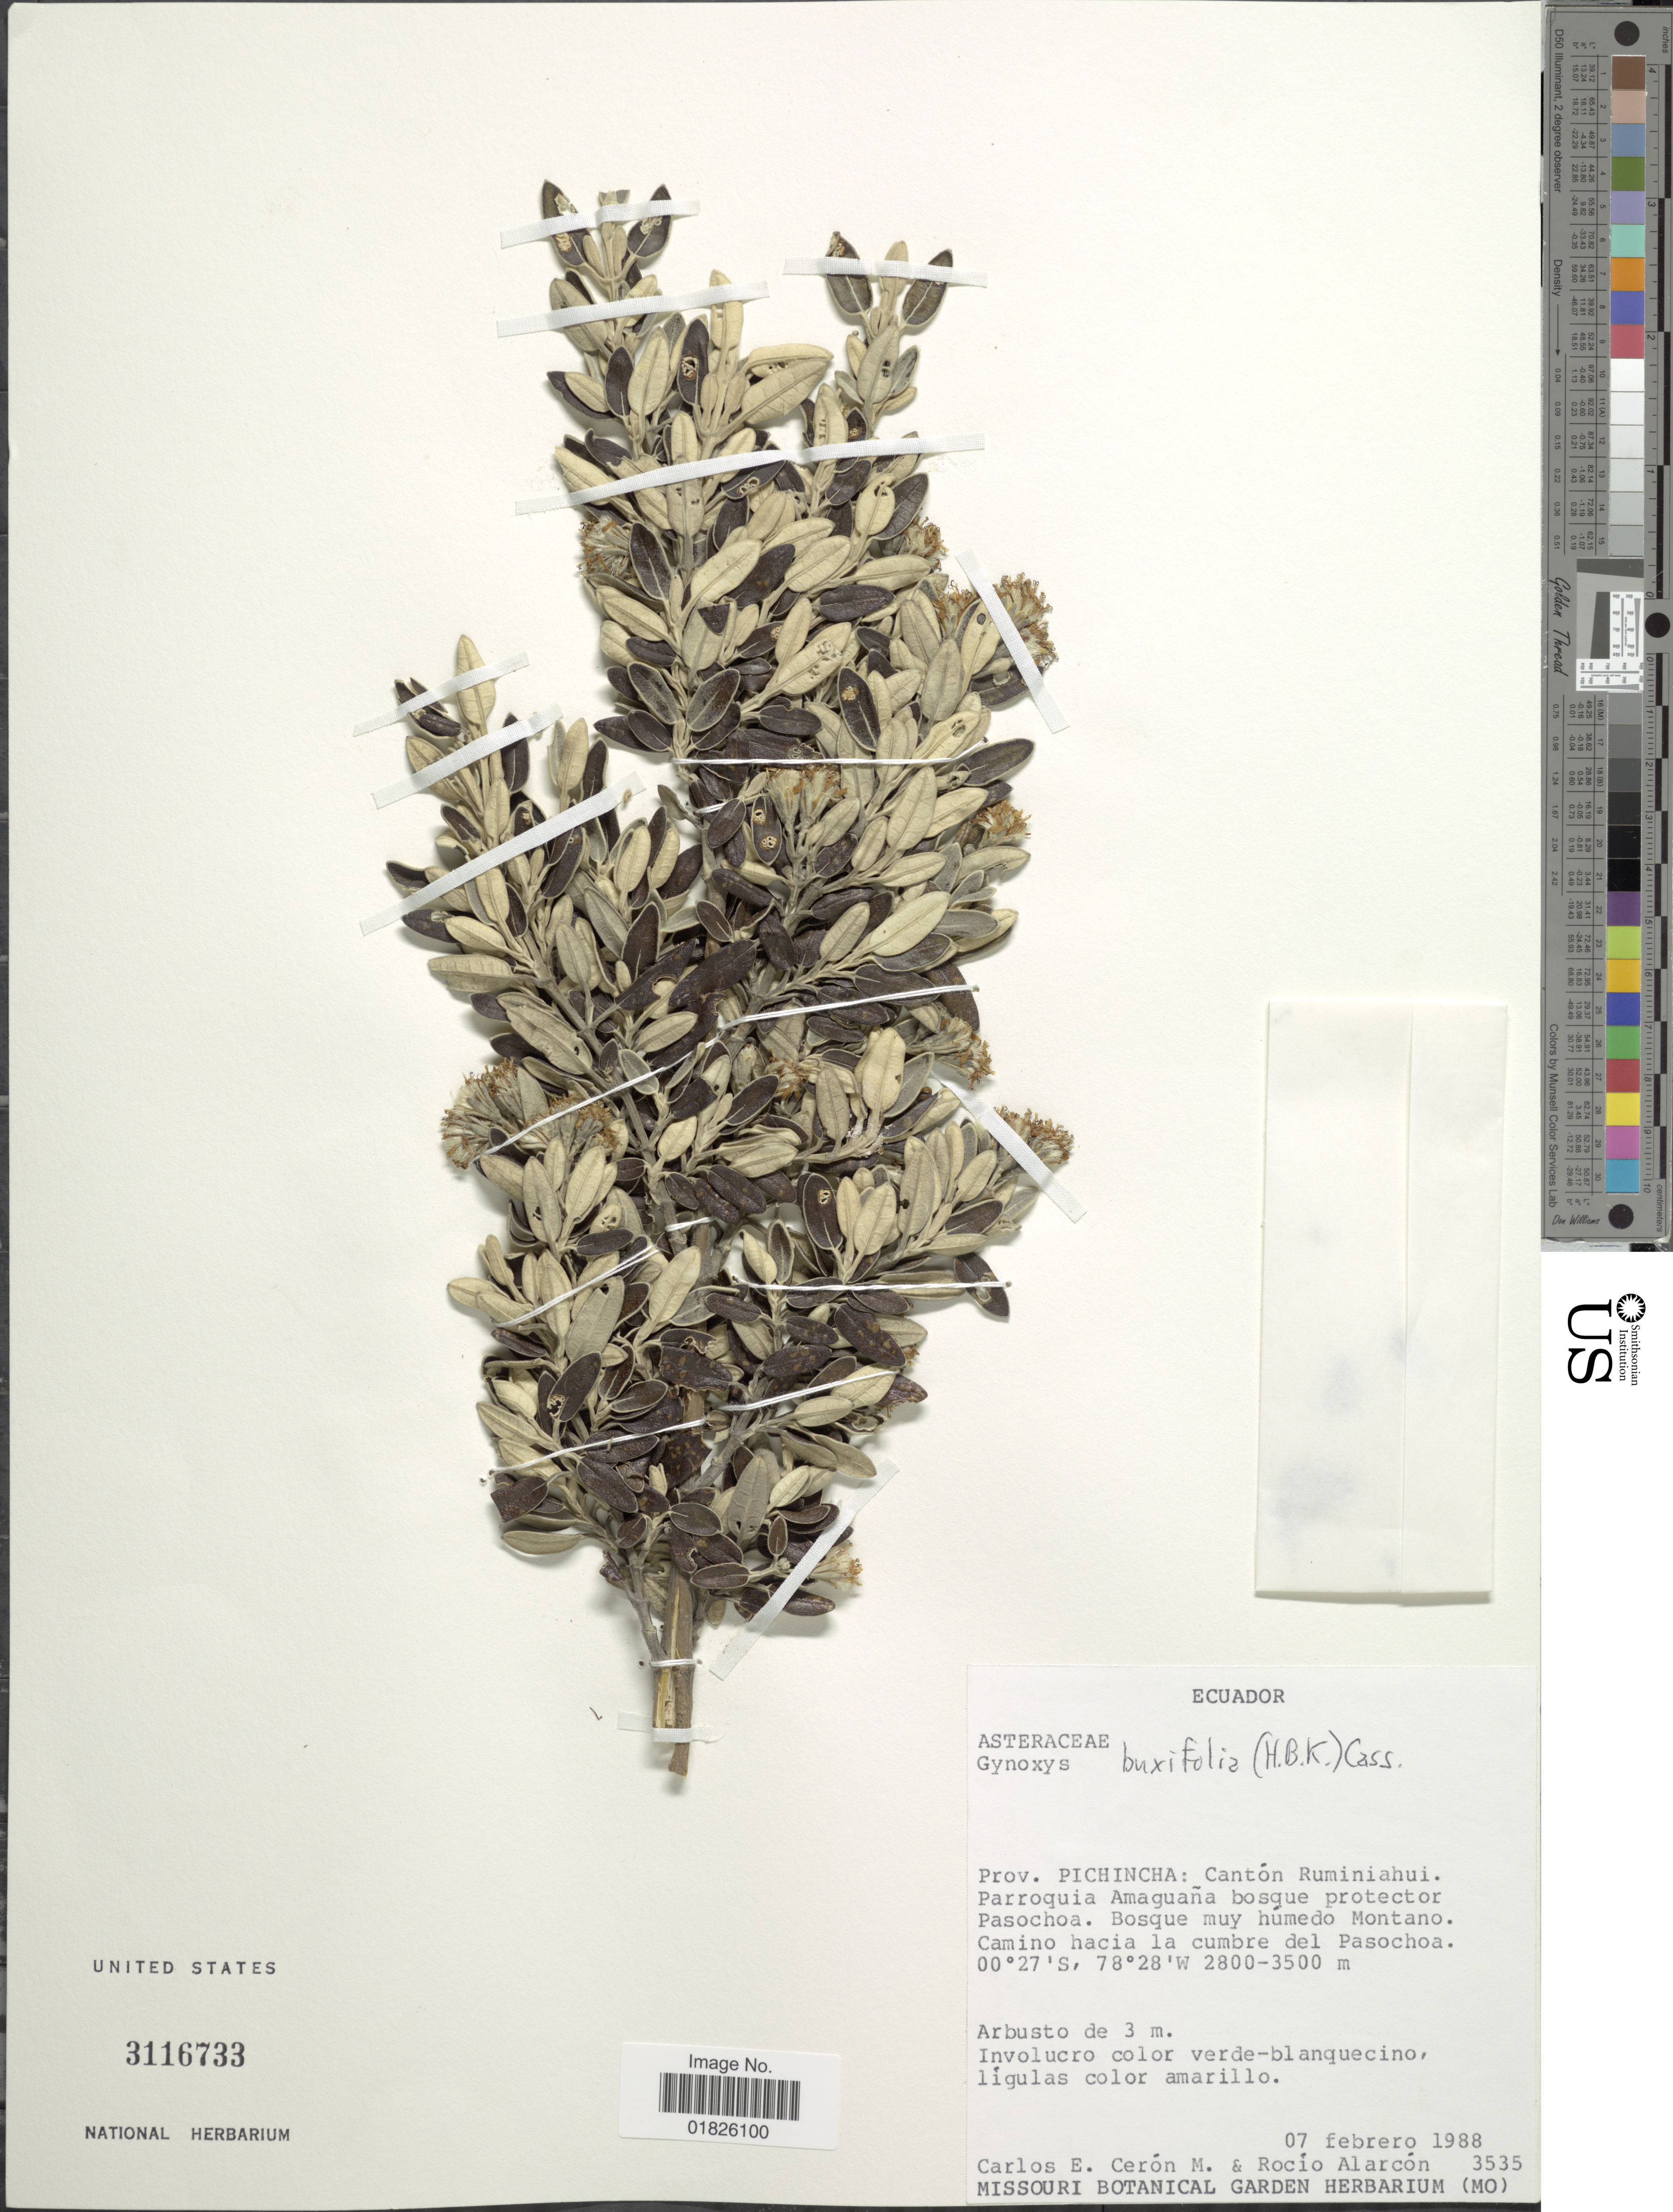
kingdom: Plantae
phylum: Tracheophyta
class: Magnoliopsida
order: Asterales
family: Asteraceae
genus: Gynoxys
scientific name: Gynoxys buxifolia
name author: (Kunth) Cass.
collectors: C. E. Cerón M. & R. Alarcón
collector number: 3535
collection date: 1988-02-07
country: Ecuador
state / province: Pichincha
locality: Canton Ruminihui, Parroquia Amaguana bosque protector Pasochoa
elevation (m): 2800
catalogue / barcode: US 3116733